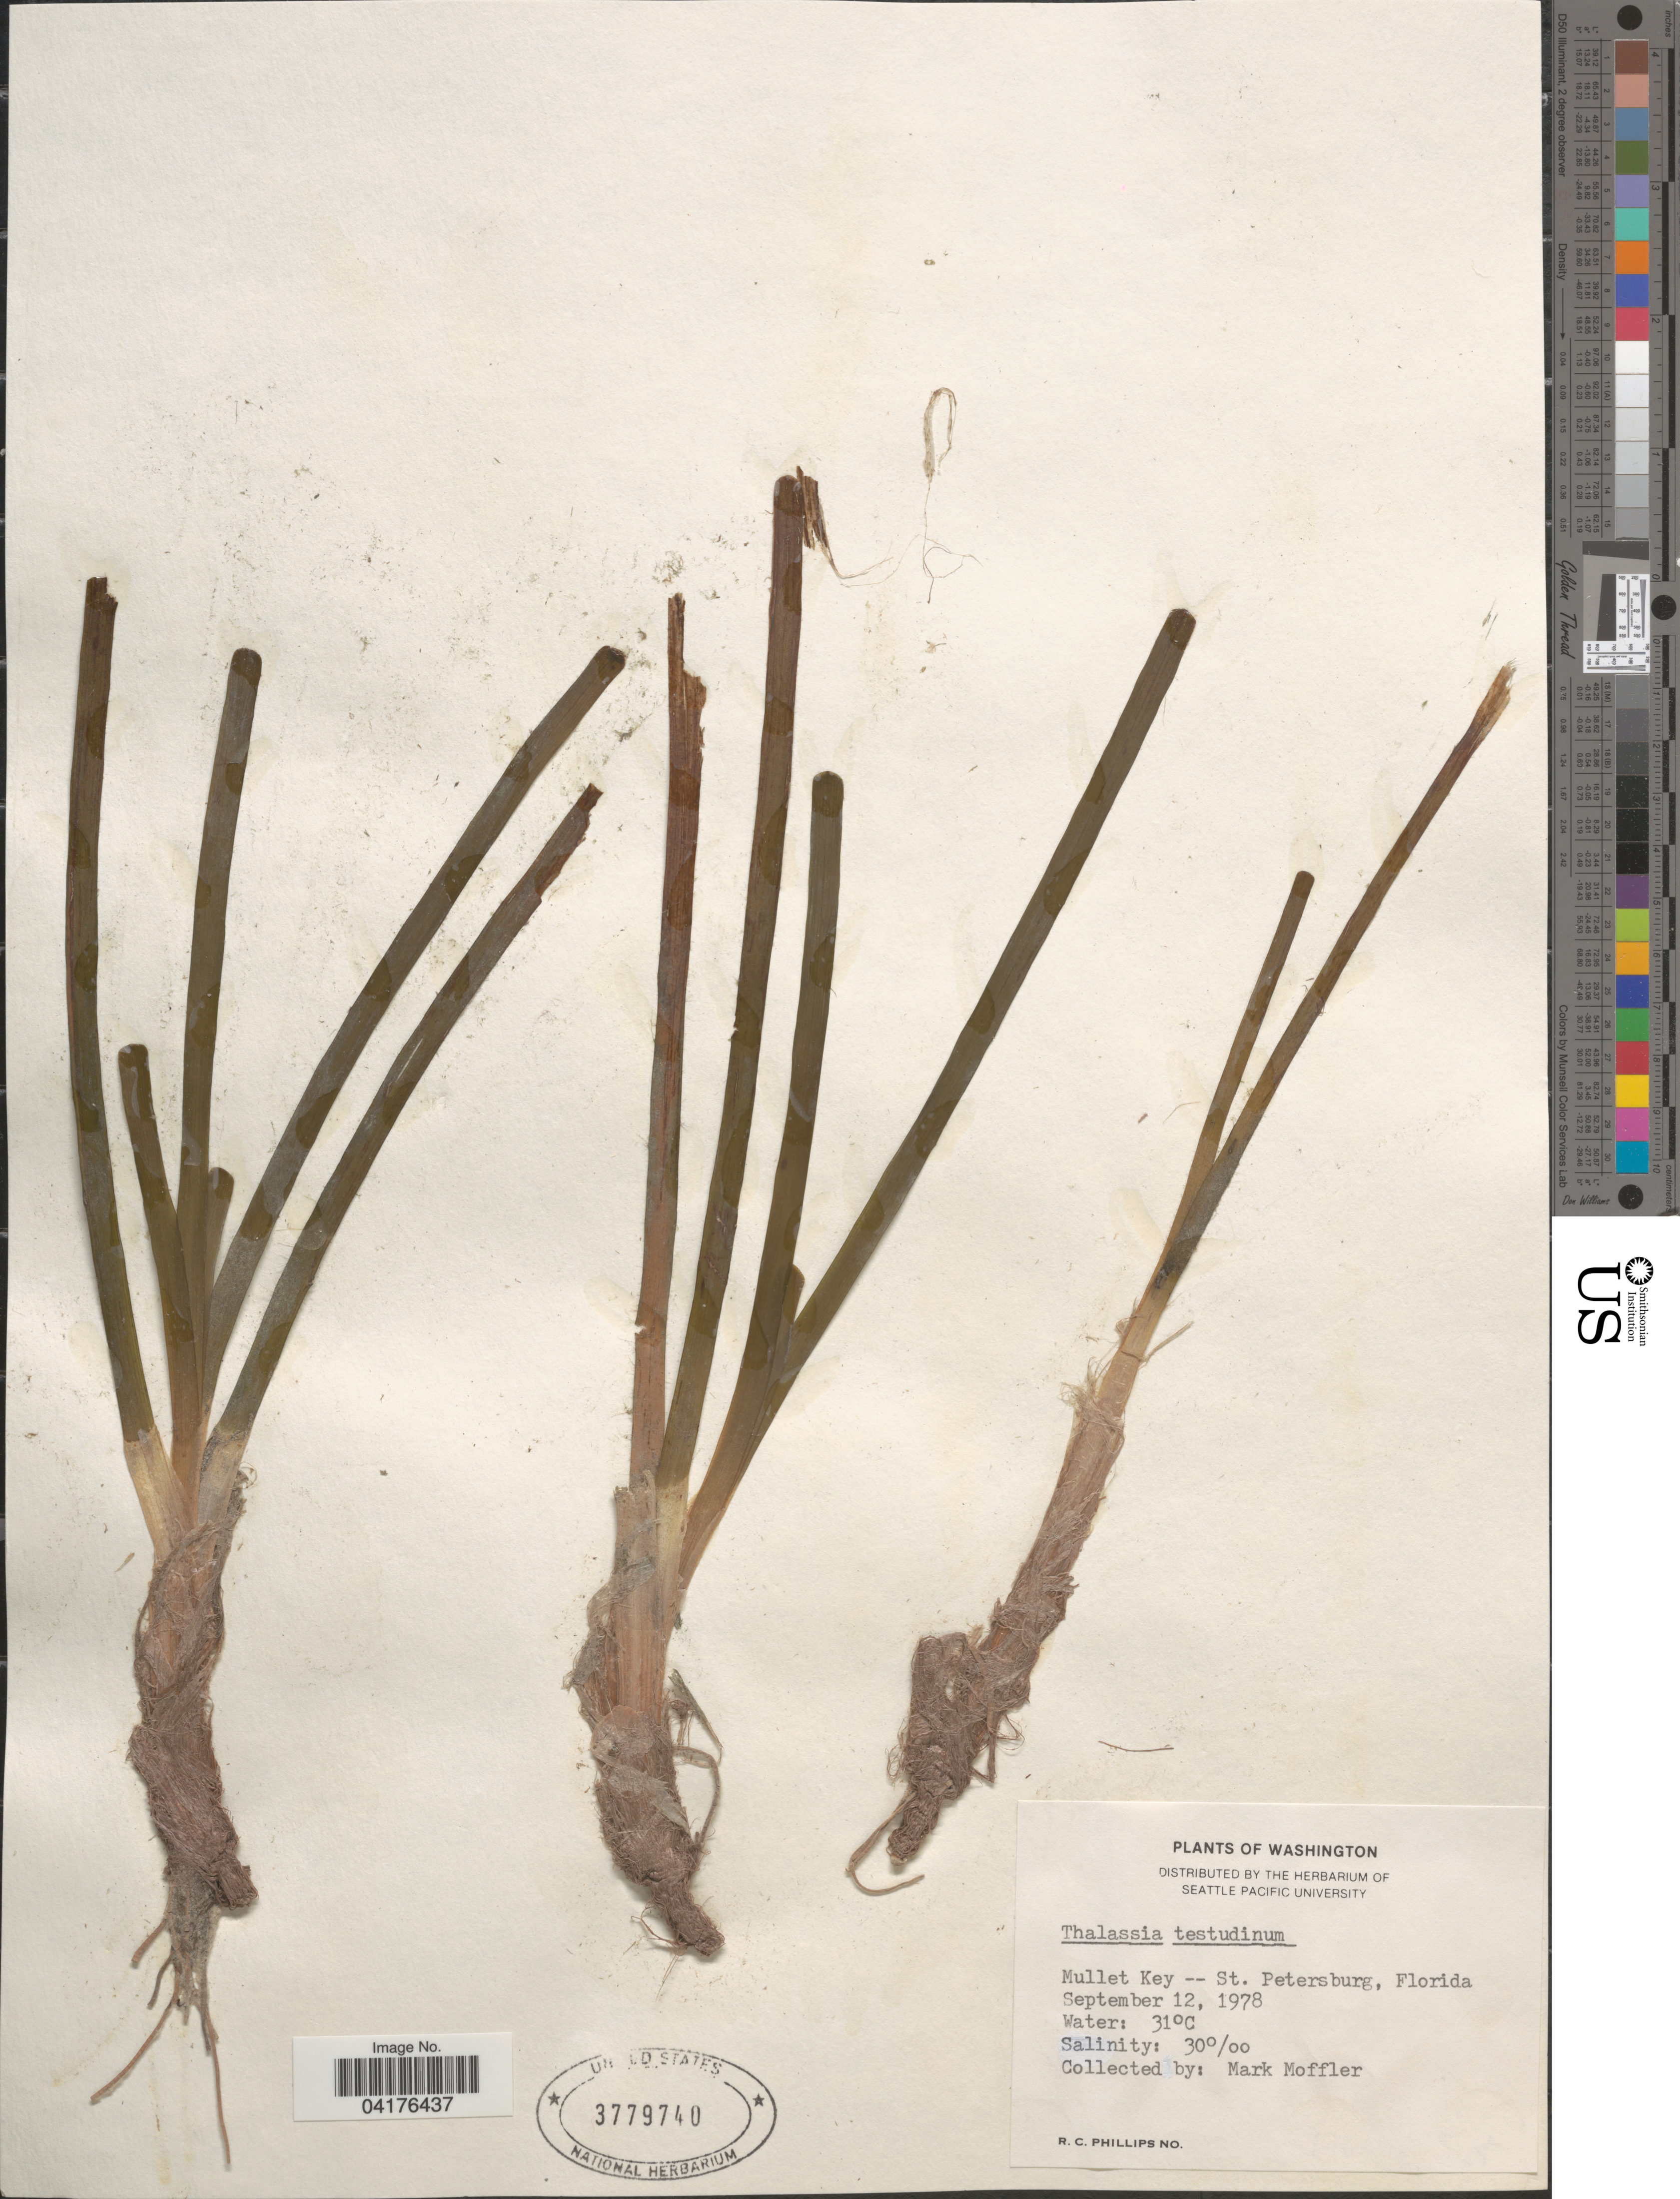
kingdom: Plantae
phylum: Tracheophyta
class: Liliopsida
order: Alismatales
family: Hydrocharitaceae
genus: Thalassia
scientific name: Thalassia testudinum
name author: Banks & Sol. ex K.D. Koenig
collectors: M. Moffler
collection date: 1978-09-12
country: United States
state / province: Florida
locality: Mullet Key -- St. Petersburg.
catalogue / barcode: US 3779740